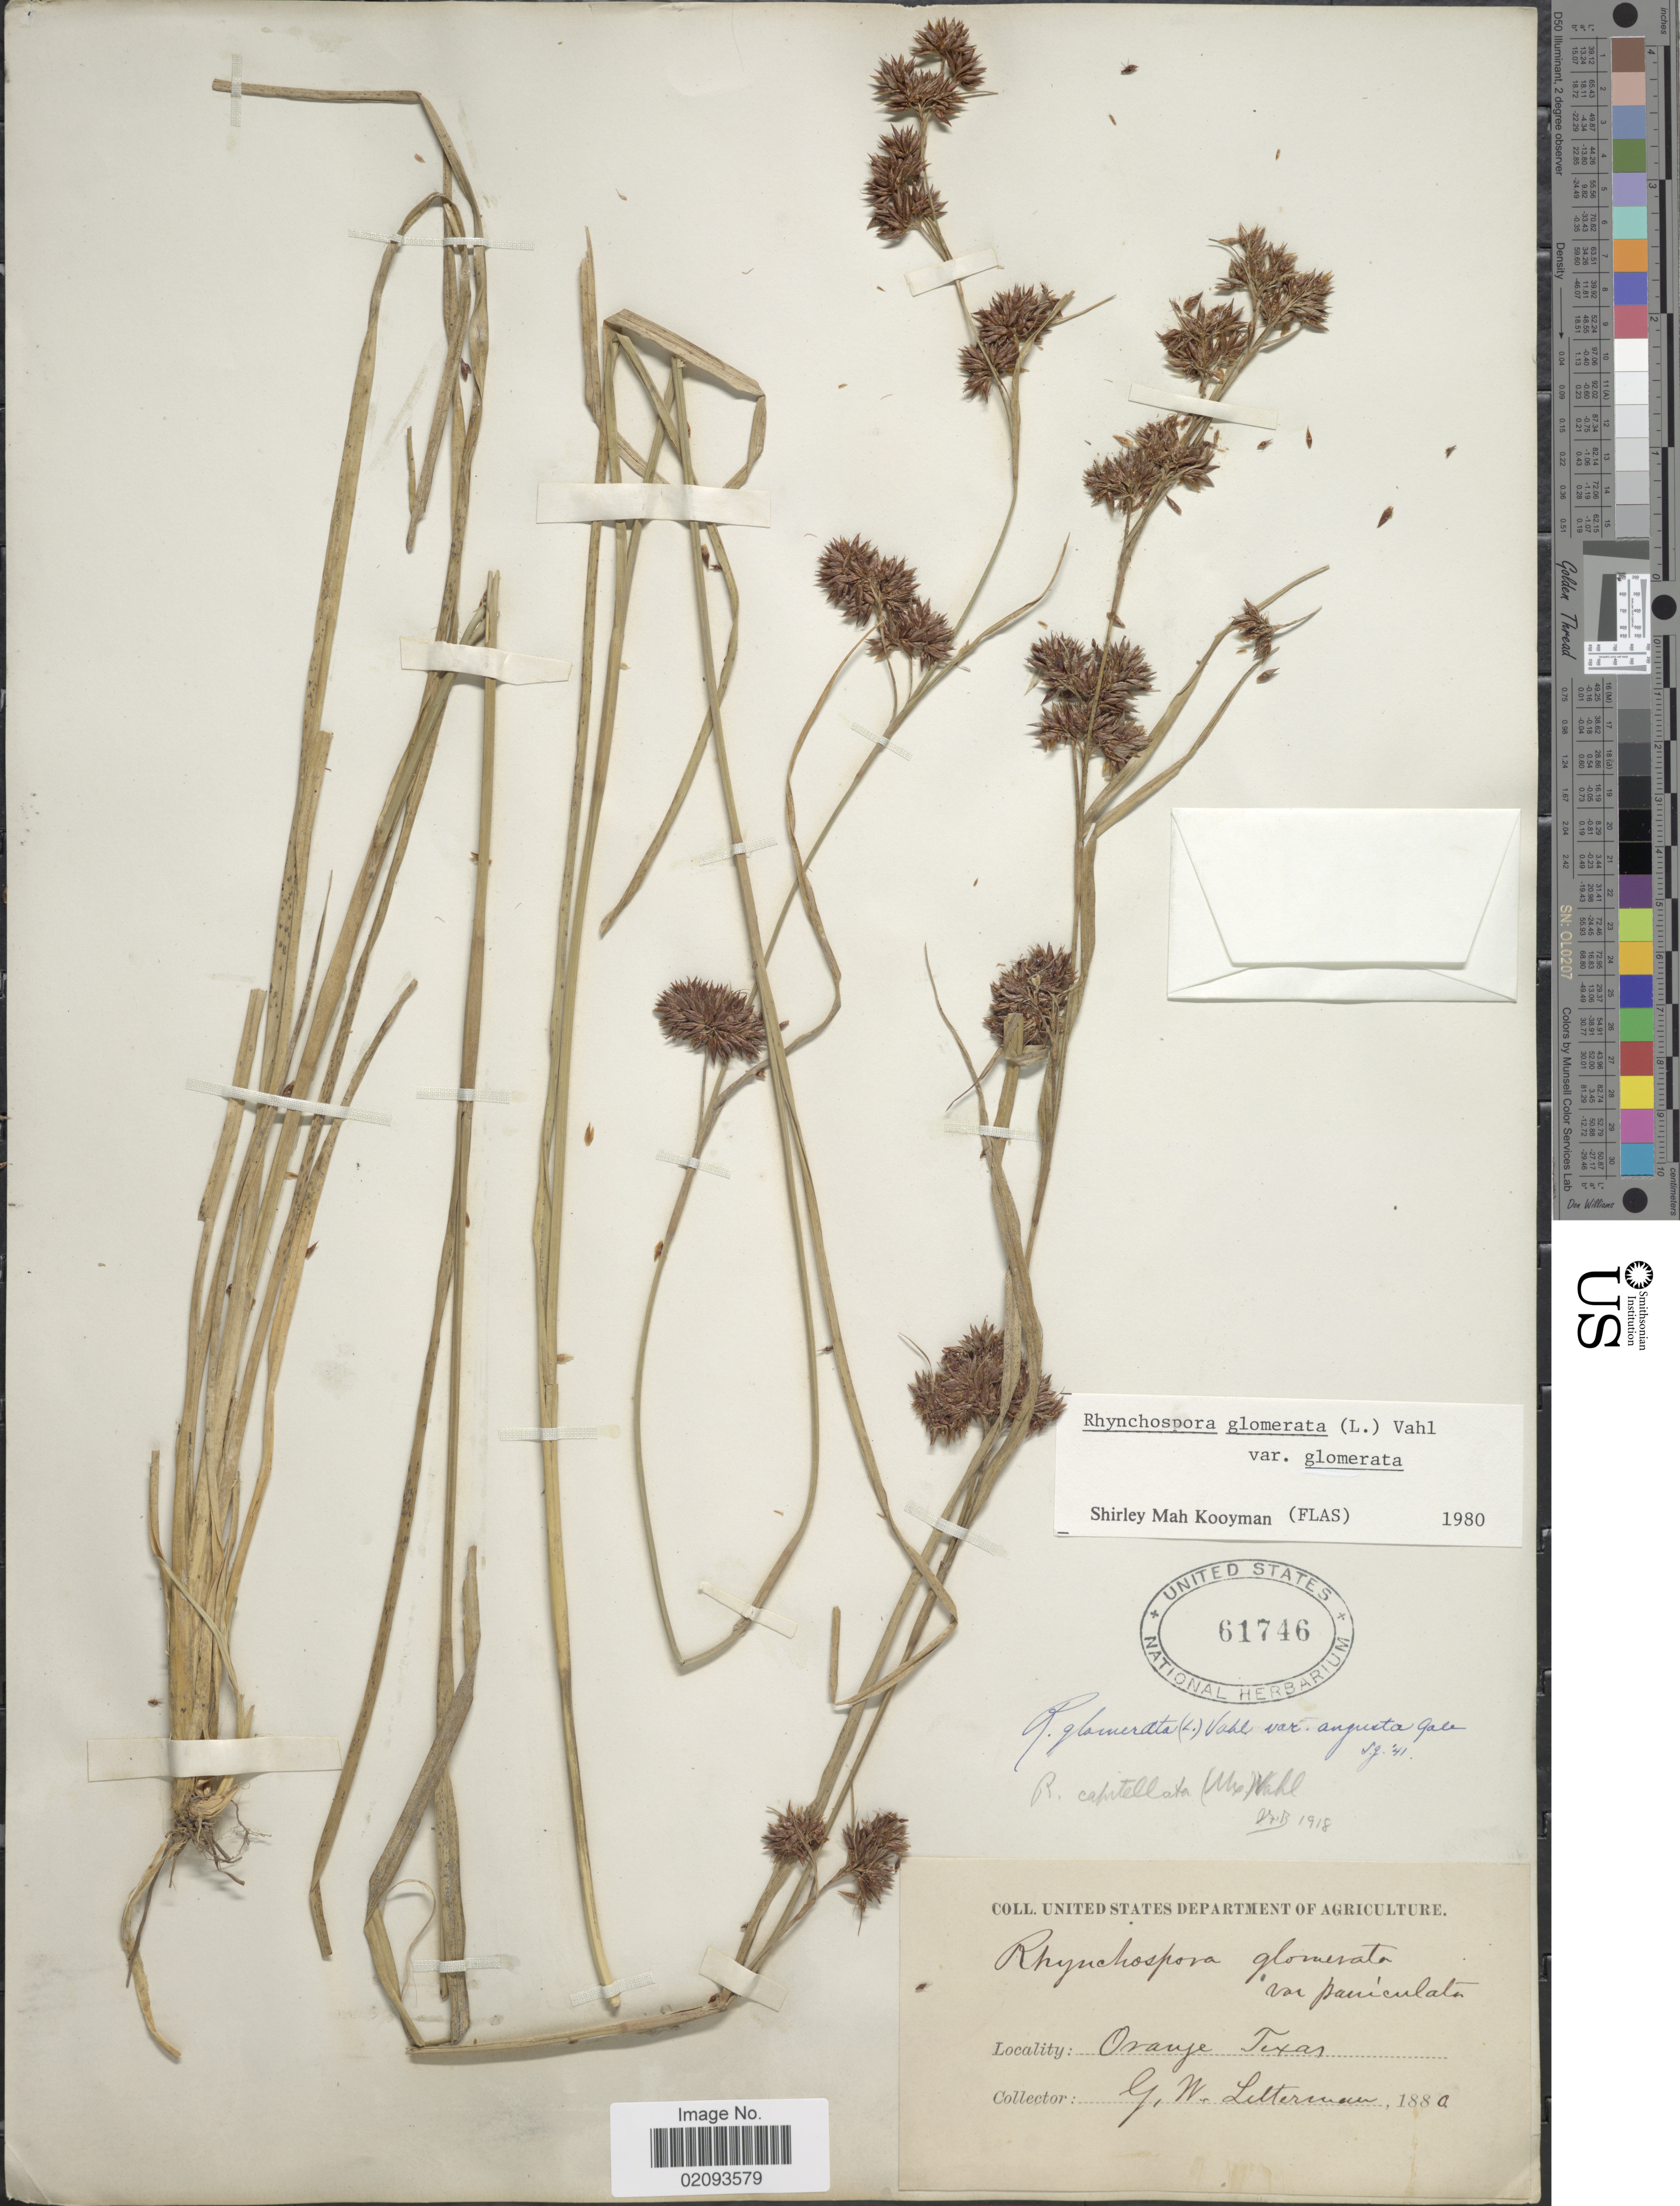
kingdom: Plantae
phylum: Tracheophyta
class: Liliopsida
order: Poales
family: Cyperaceae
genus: Rhynchospora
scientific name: Rhynchospora glomerata var. glomerata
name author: (L.) Vahl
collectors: G. W. Letterman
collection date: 1880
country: United States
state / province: Texas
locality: Orange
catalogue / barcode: US 61746